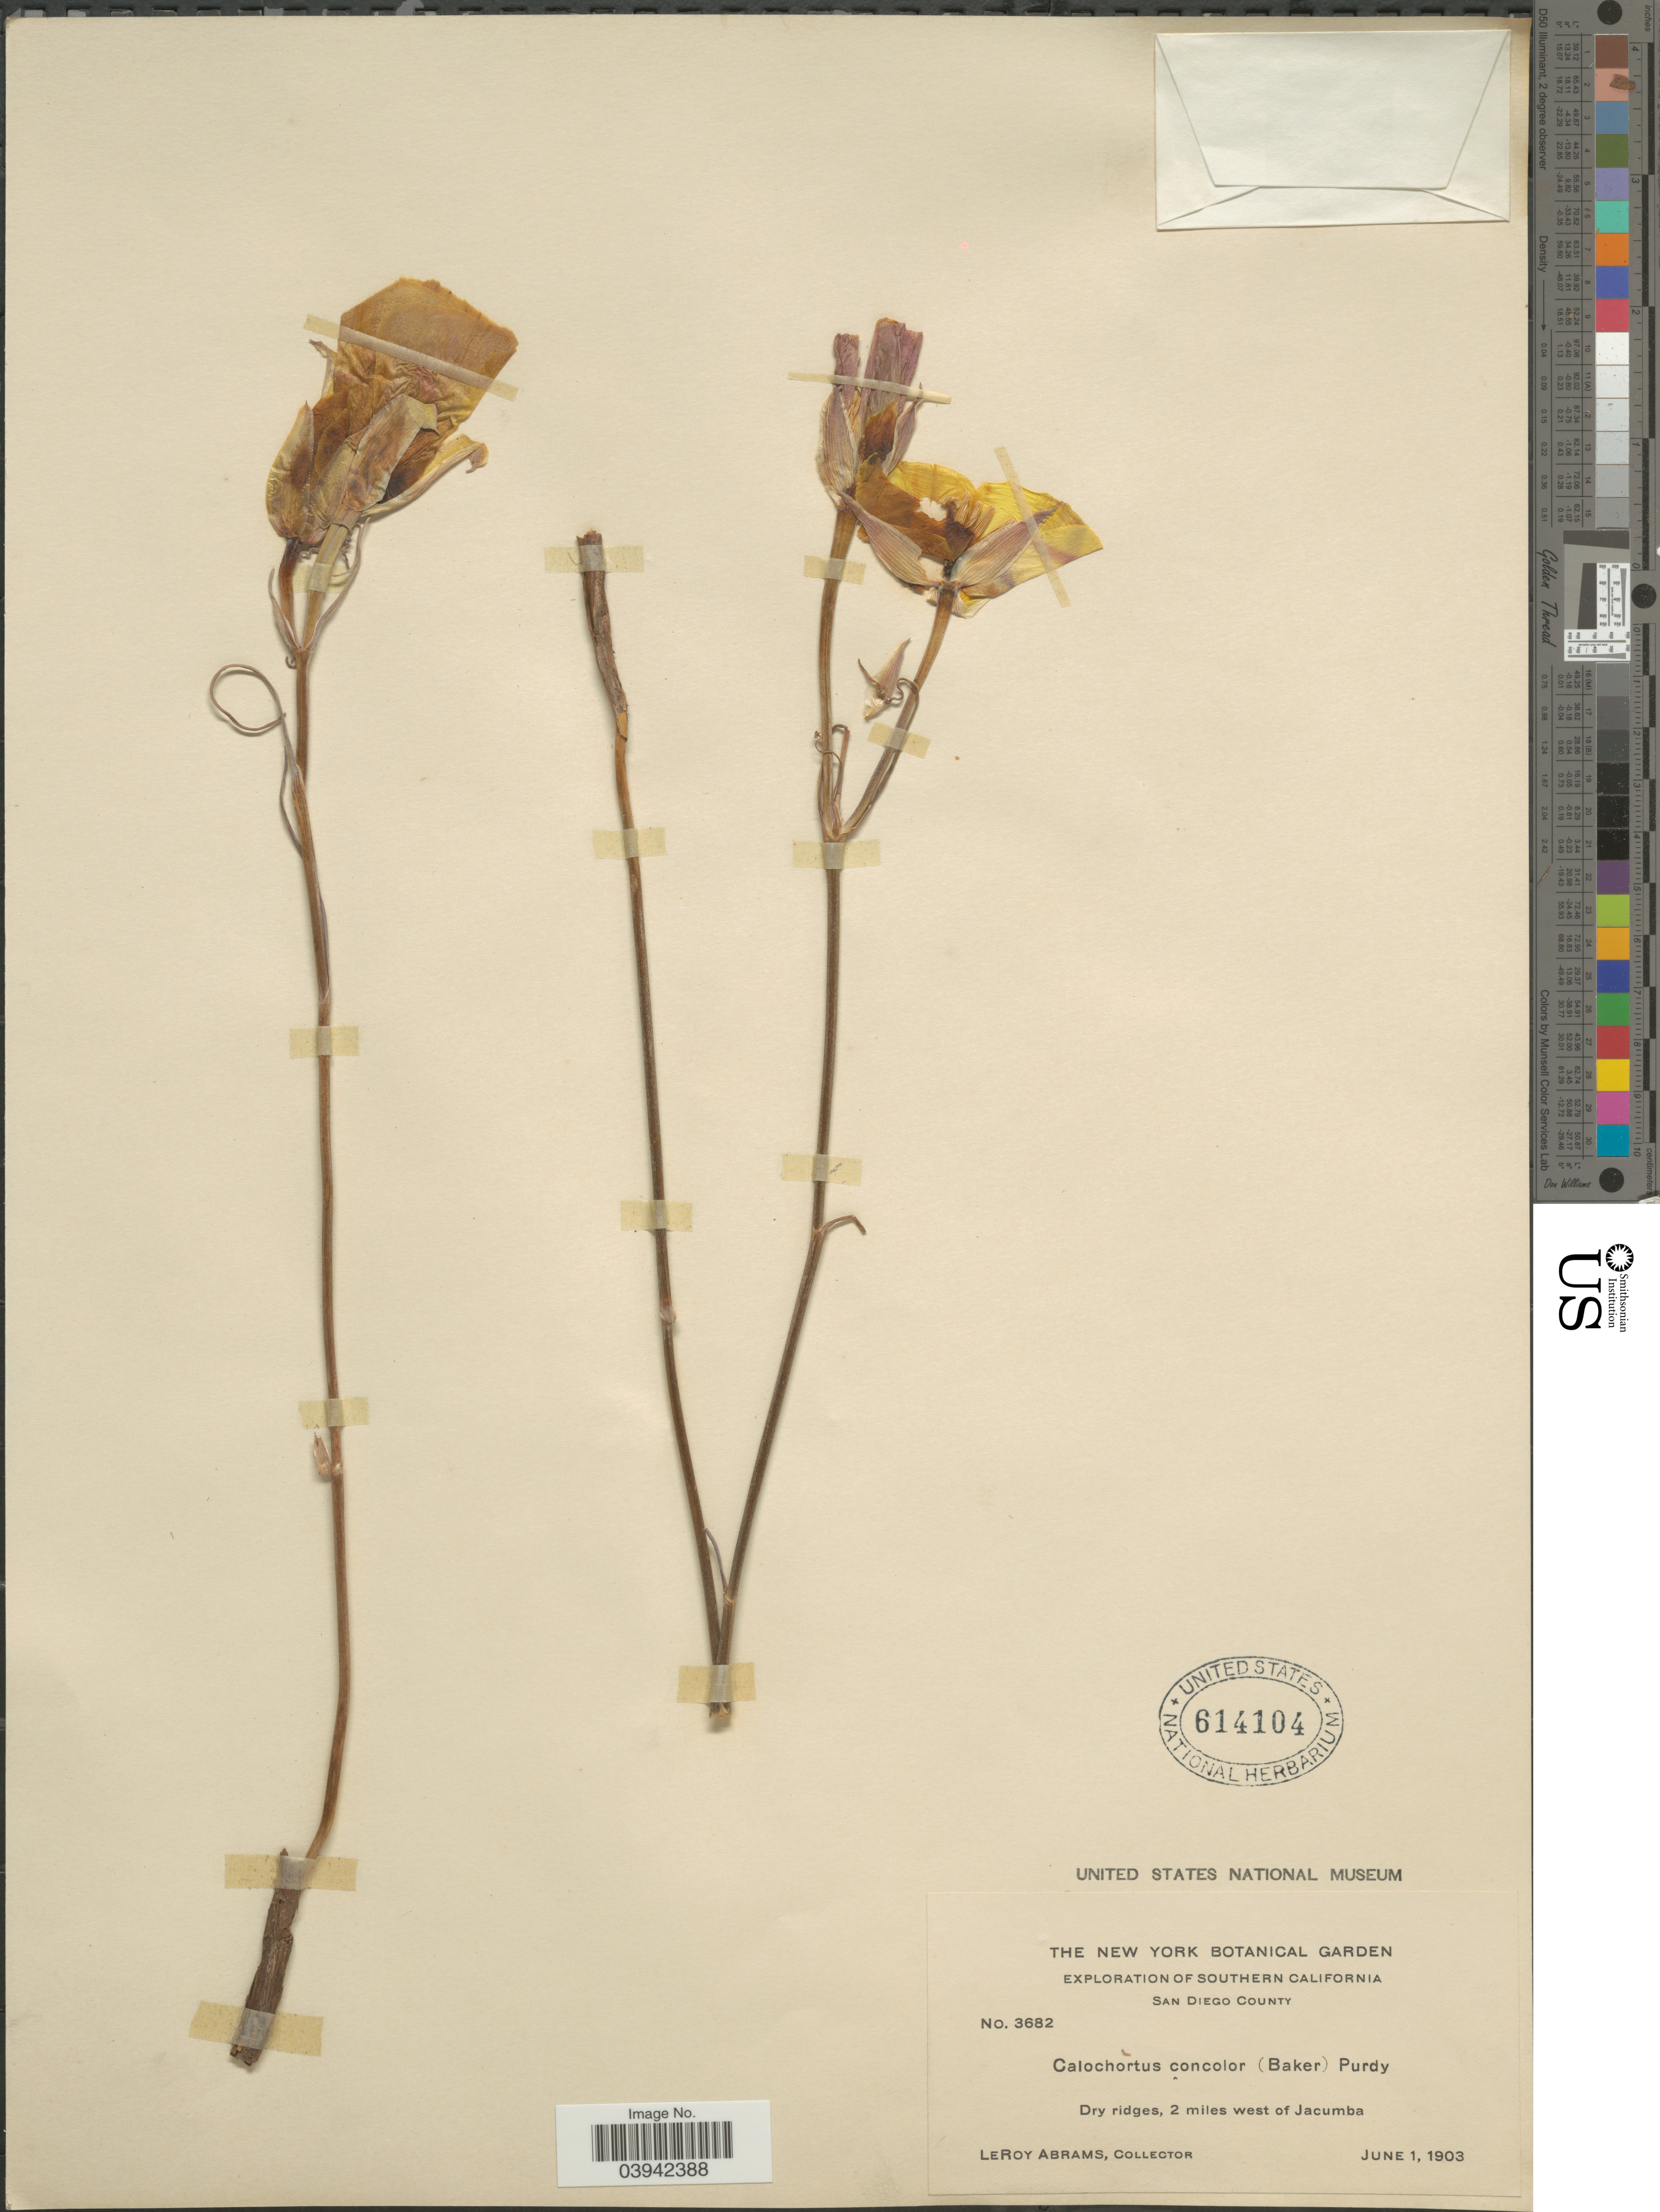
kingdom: Plantae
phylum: Tracheophyta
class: Liliopsida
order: Liliales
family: Liliaceae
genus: Calochortus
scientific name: Calochortus concolor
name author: (Baker) Purdy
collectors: L. Abrams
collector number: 3682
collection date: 1903-06-01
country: United States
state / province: California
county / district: San Diego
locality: Southern California. San Diego County. Dry ridges, 2 miles west of Jacumba.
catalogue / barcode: US 614104